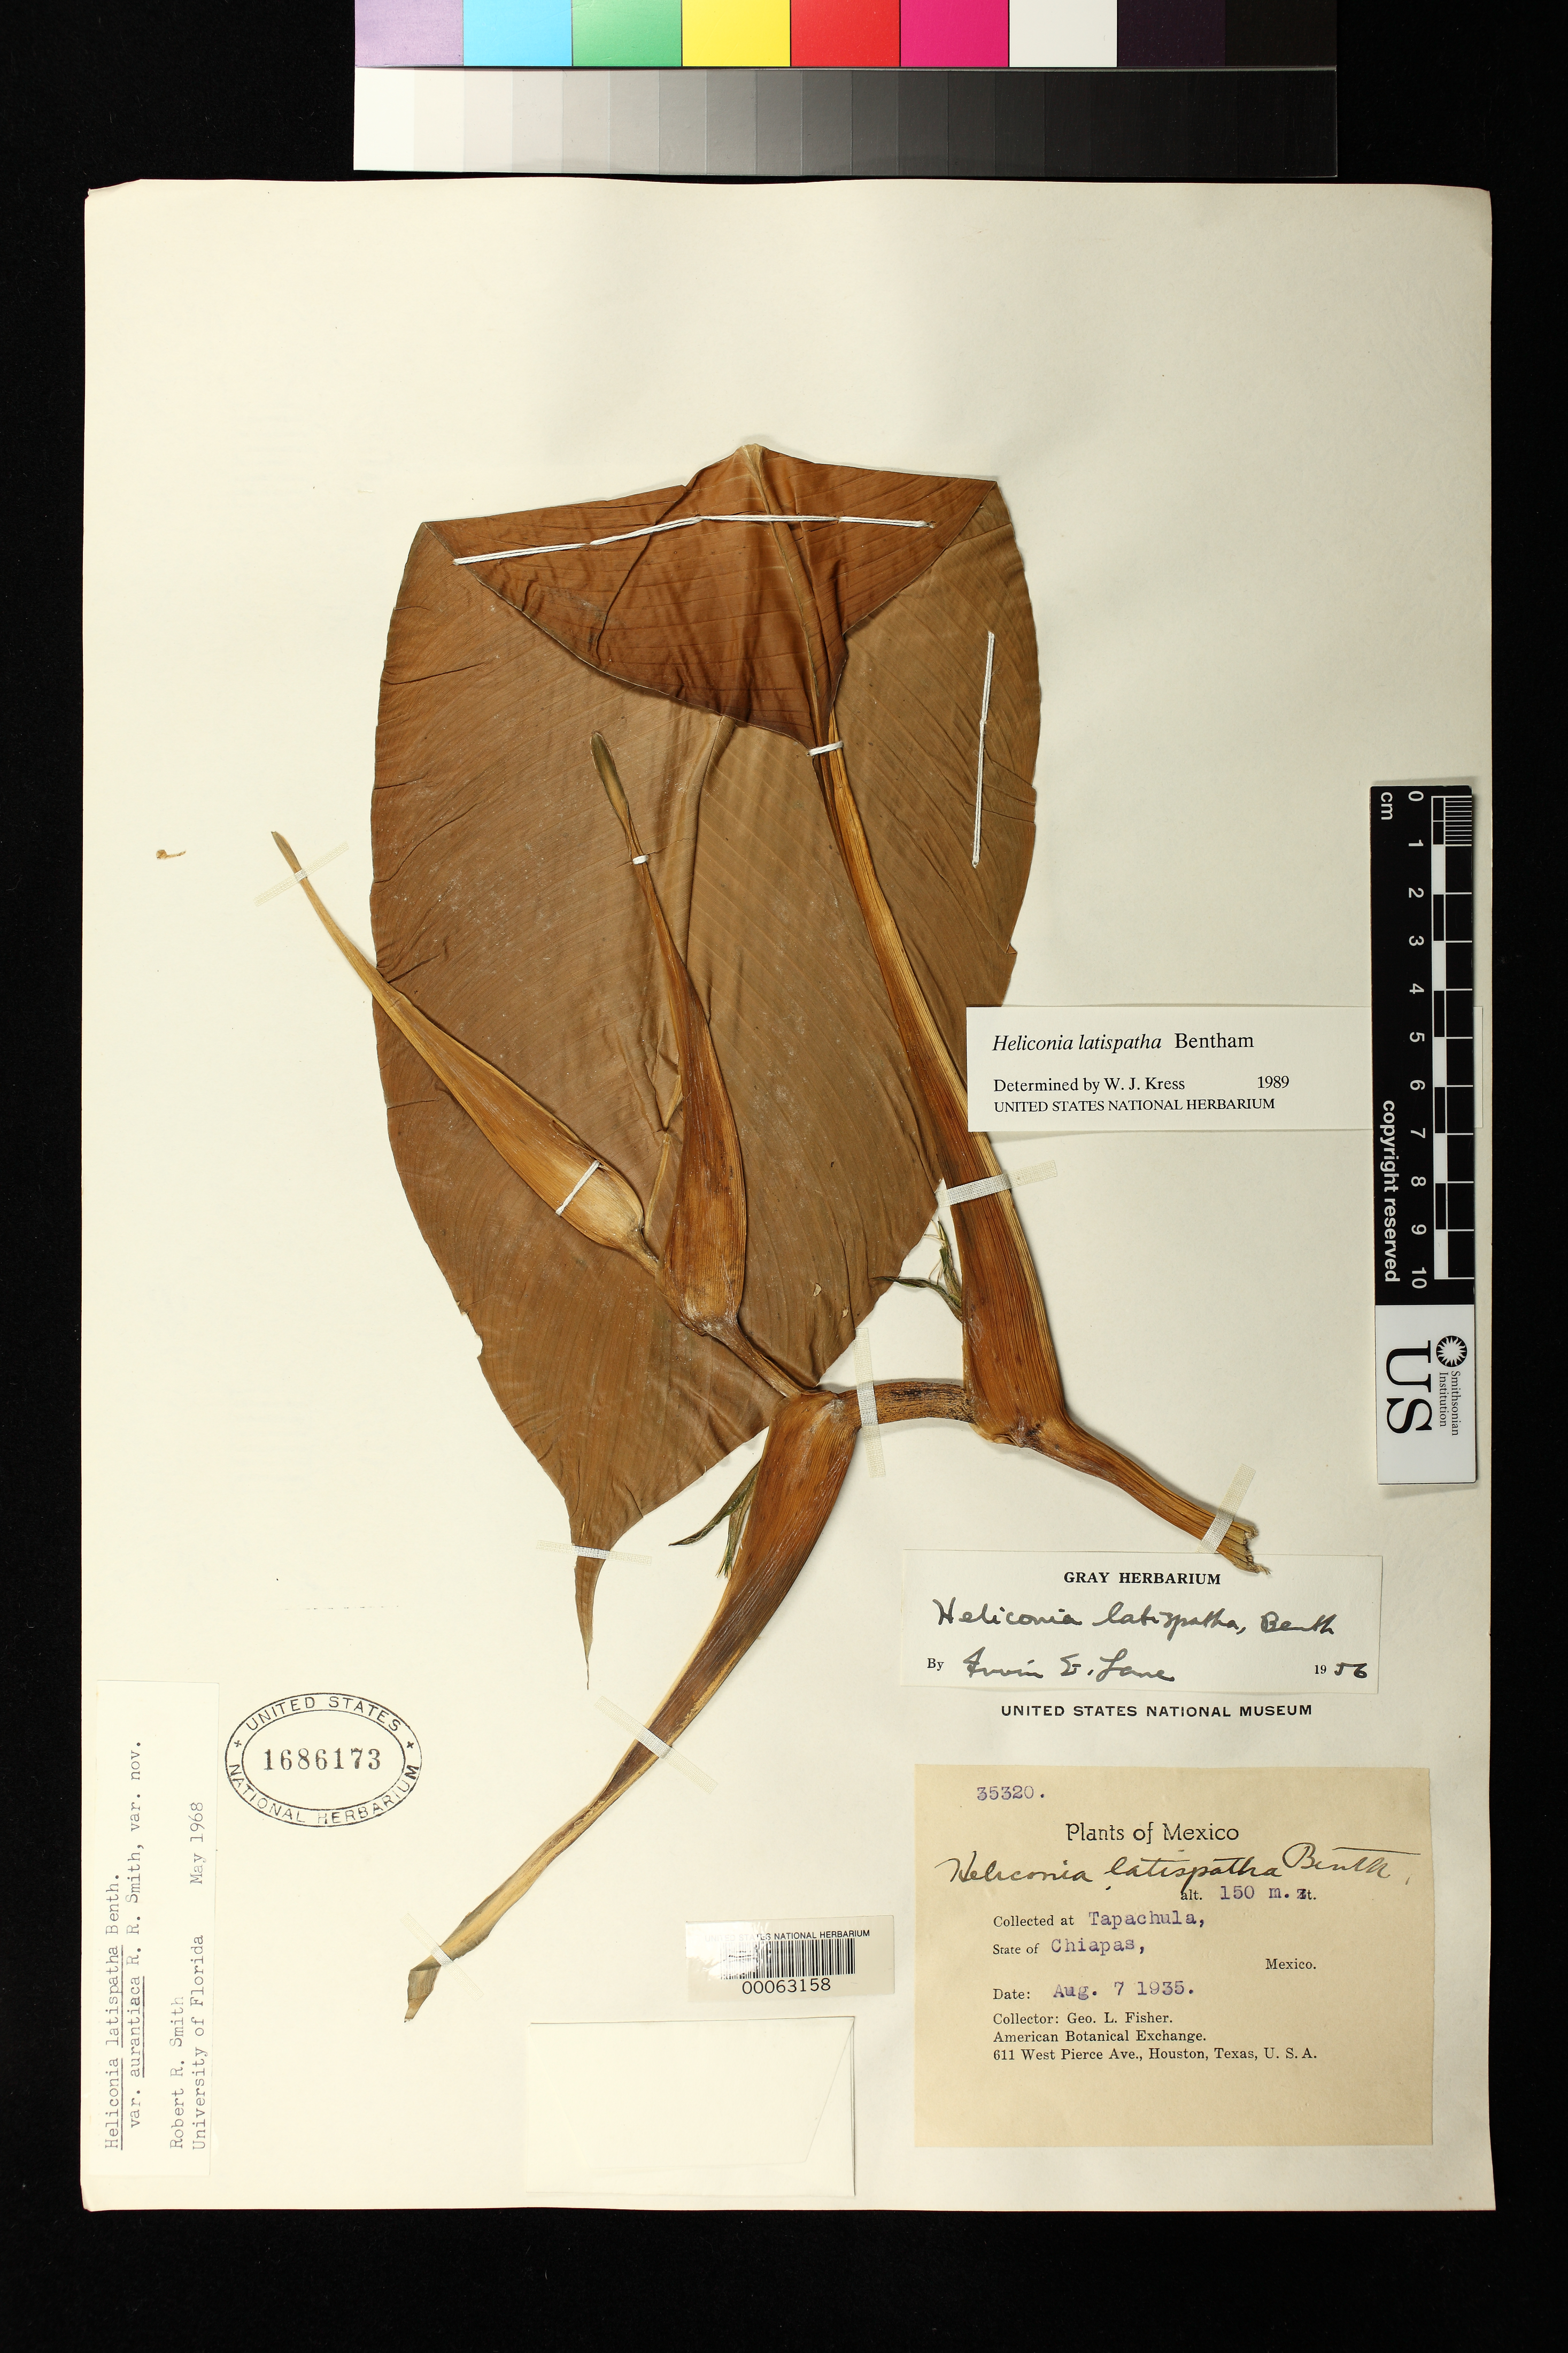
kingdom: Plantae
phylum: Tracheophyta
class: Liliopsida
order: Zingiberales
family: Heliconiaceae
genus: Heliconia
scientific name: Heliconia latispatha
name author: Benth.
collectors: G. L. Fisher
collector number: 35320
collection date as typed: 07 Aug 1935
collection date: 1935-08-07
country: Mexico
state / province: Chiapas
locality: Tapachula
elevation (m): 150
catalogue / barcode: US 1686173